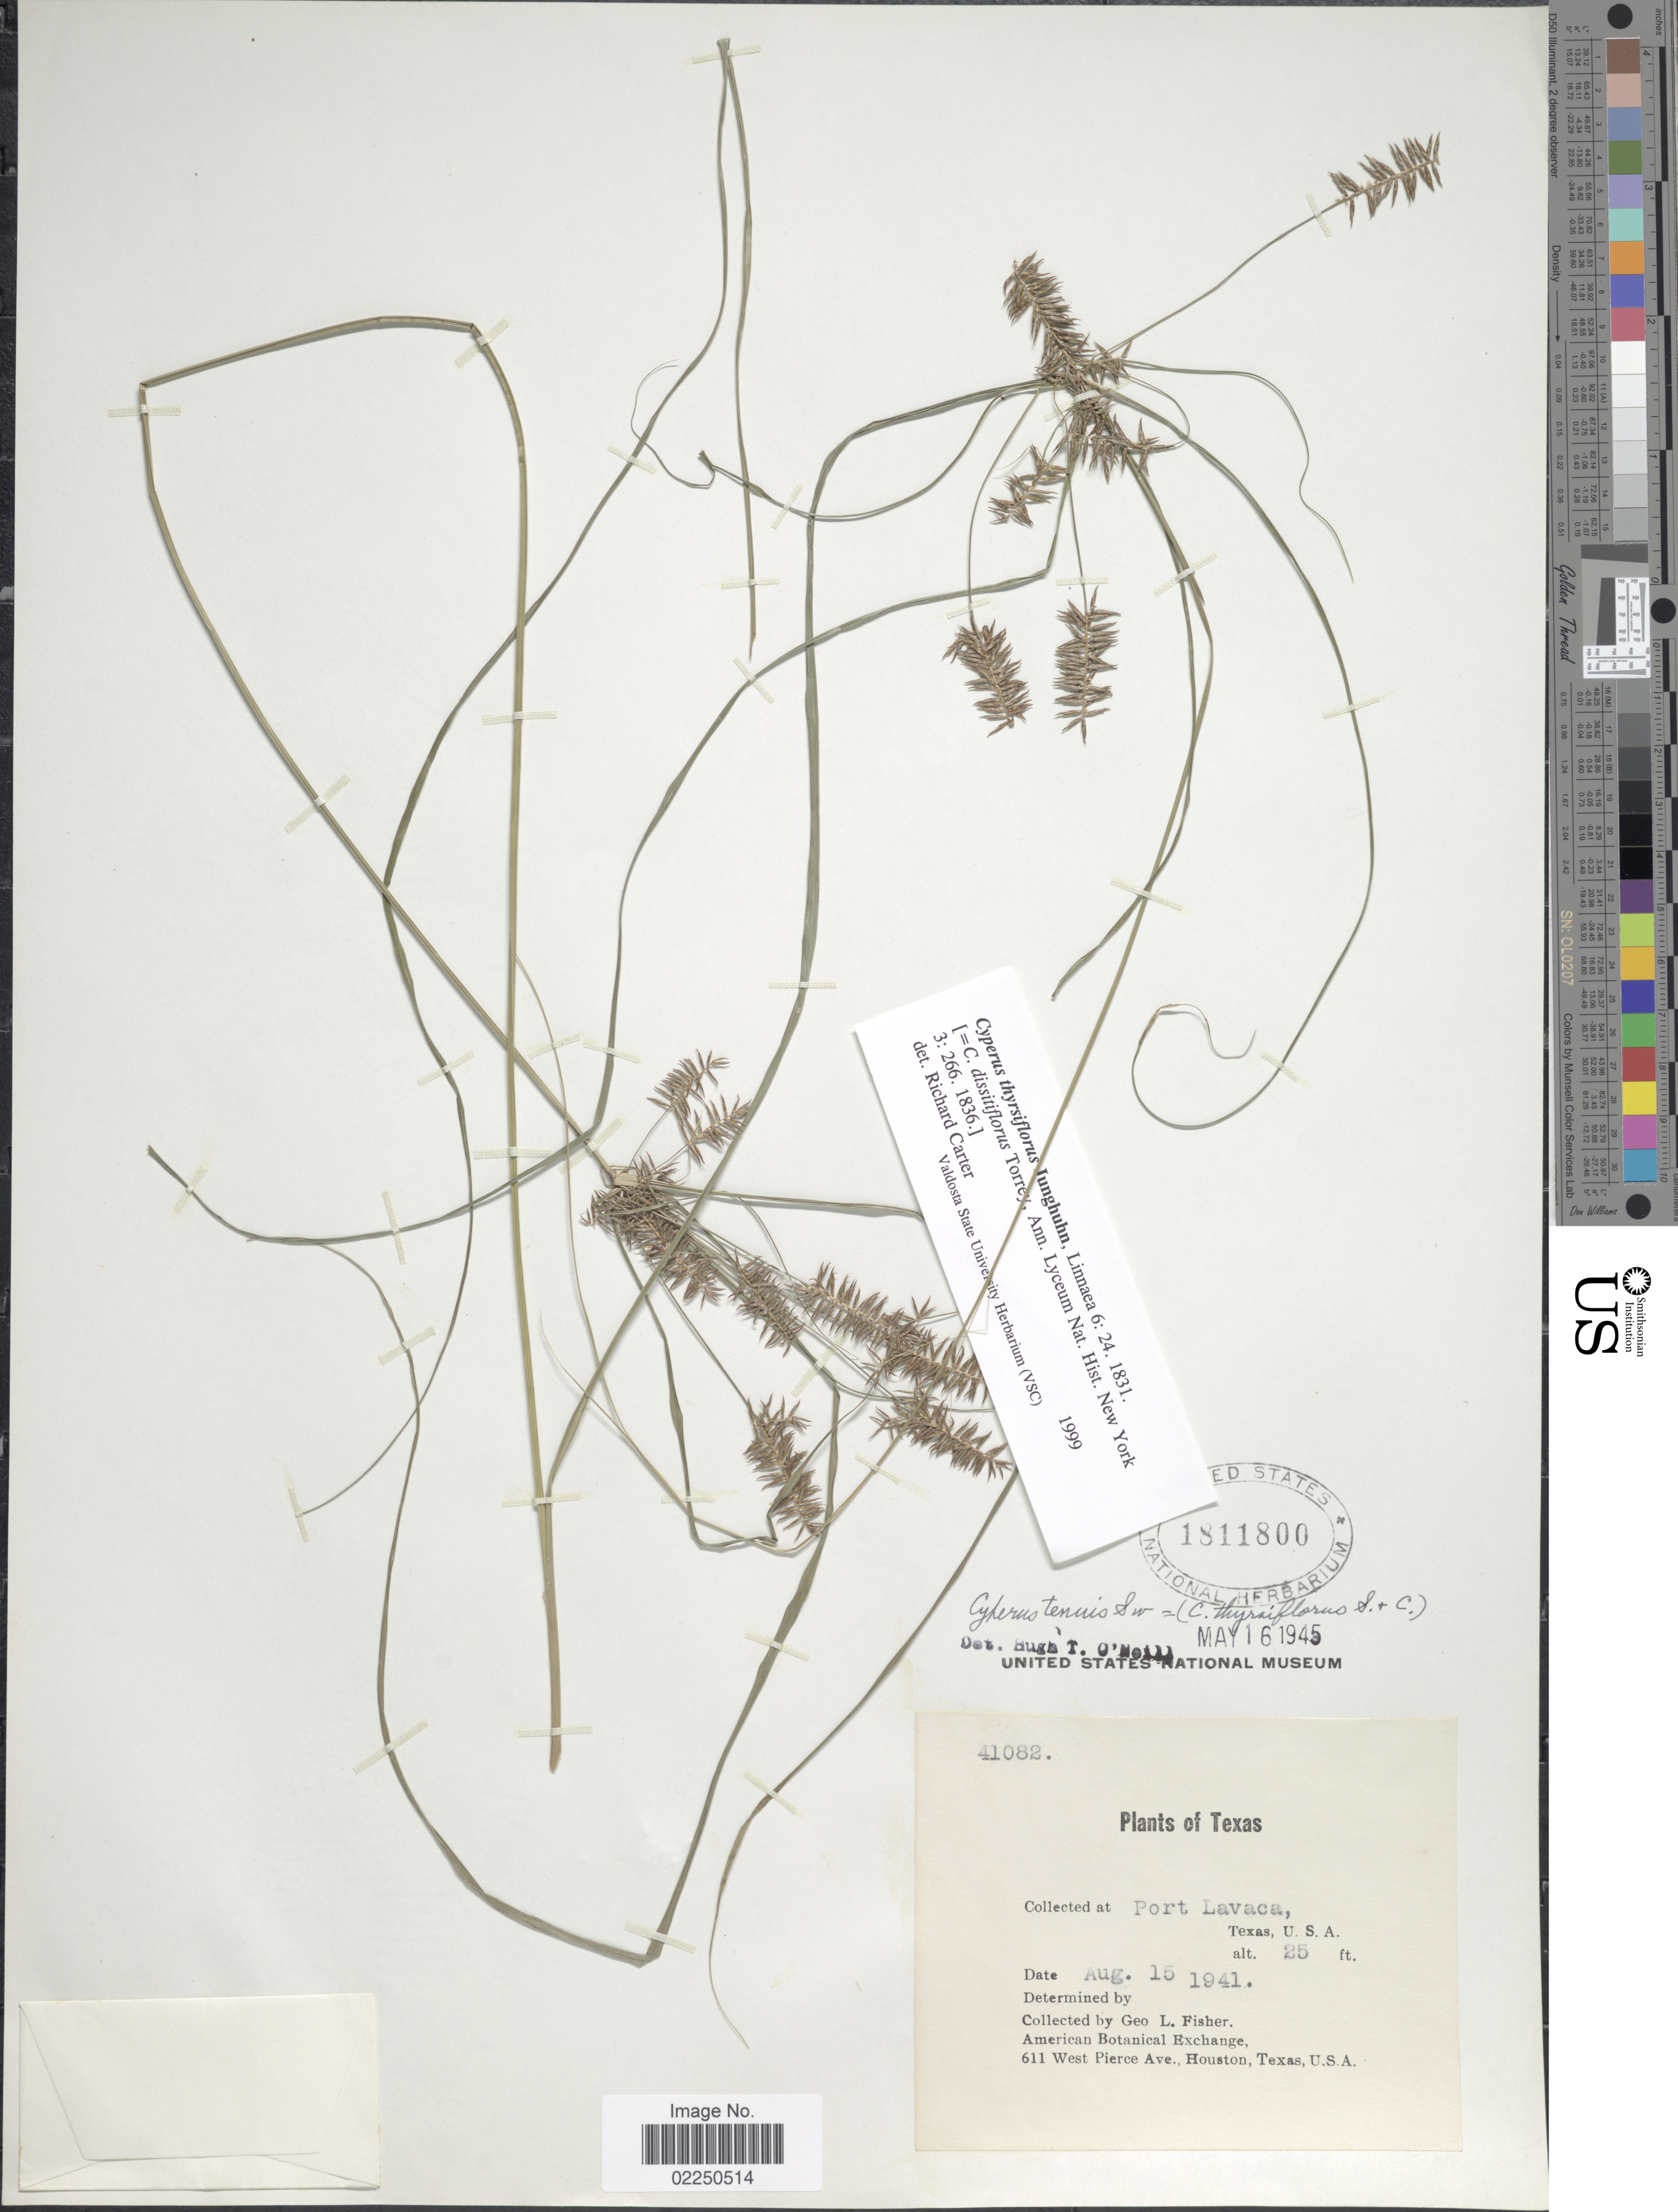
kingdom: Plantae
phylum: Tracheophyta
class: Liliopsida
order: Poales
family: Cyperaceae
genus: Cyperus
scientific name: Cyperus thyrsiflorus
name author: Jungh.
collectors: G. L. Fisher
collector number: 41082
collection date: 1941-08-15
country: United States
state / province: Texas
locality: Port Lavaca, Texas, U.S.A.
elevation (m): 8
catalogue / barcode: US 1811800